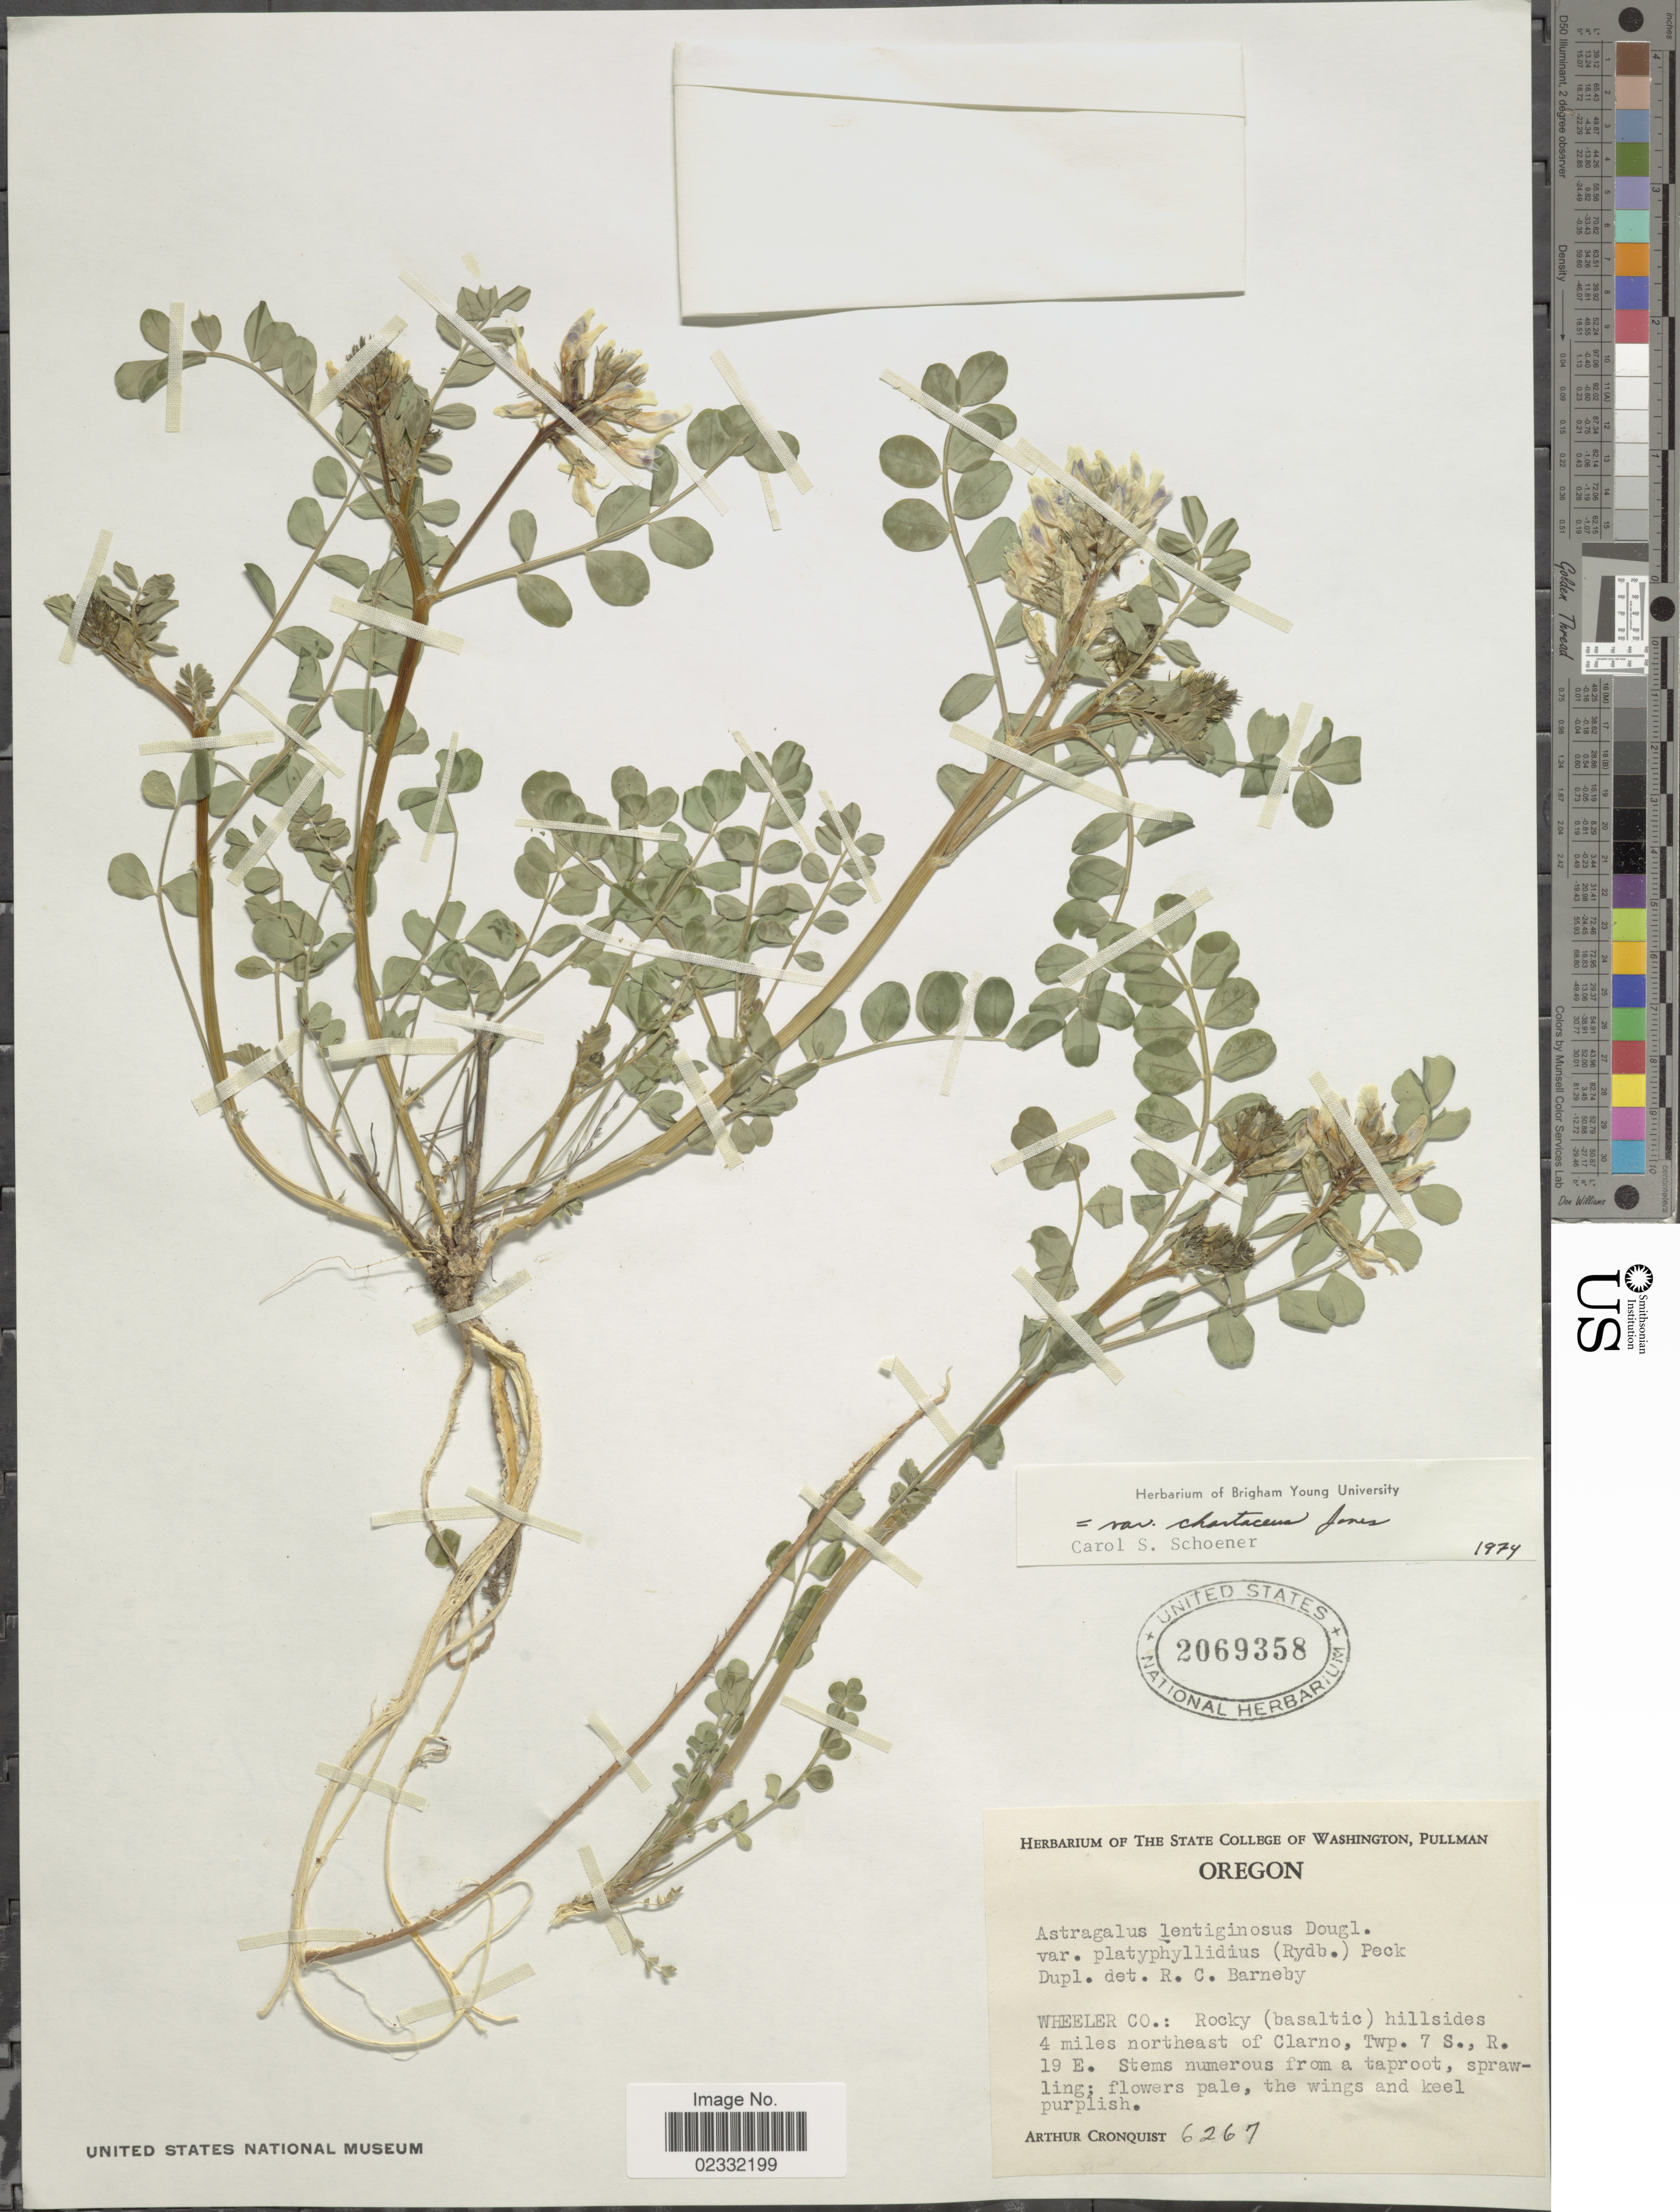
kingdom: Plantae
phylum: Tracheophyta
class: Magnoliopsida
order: Fabales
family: Fabaceae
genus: Astragalus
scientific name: Astragalus lentiginosus var. chartaceus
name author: M.E. Jones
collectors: A. J. Cronquist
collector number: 6267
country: United States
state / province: Oregon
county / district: Wheeler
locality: Wheeler Co: Rocky (basaltic) hillsides 4 miles northeast of Clarno, Twp. 7 S., R. 19 E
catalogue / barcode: US 2069358